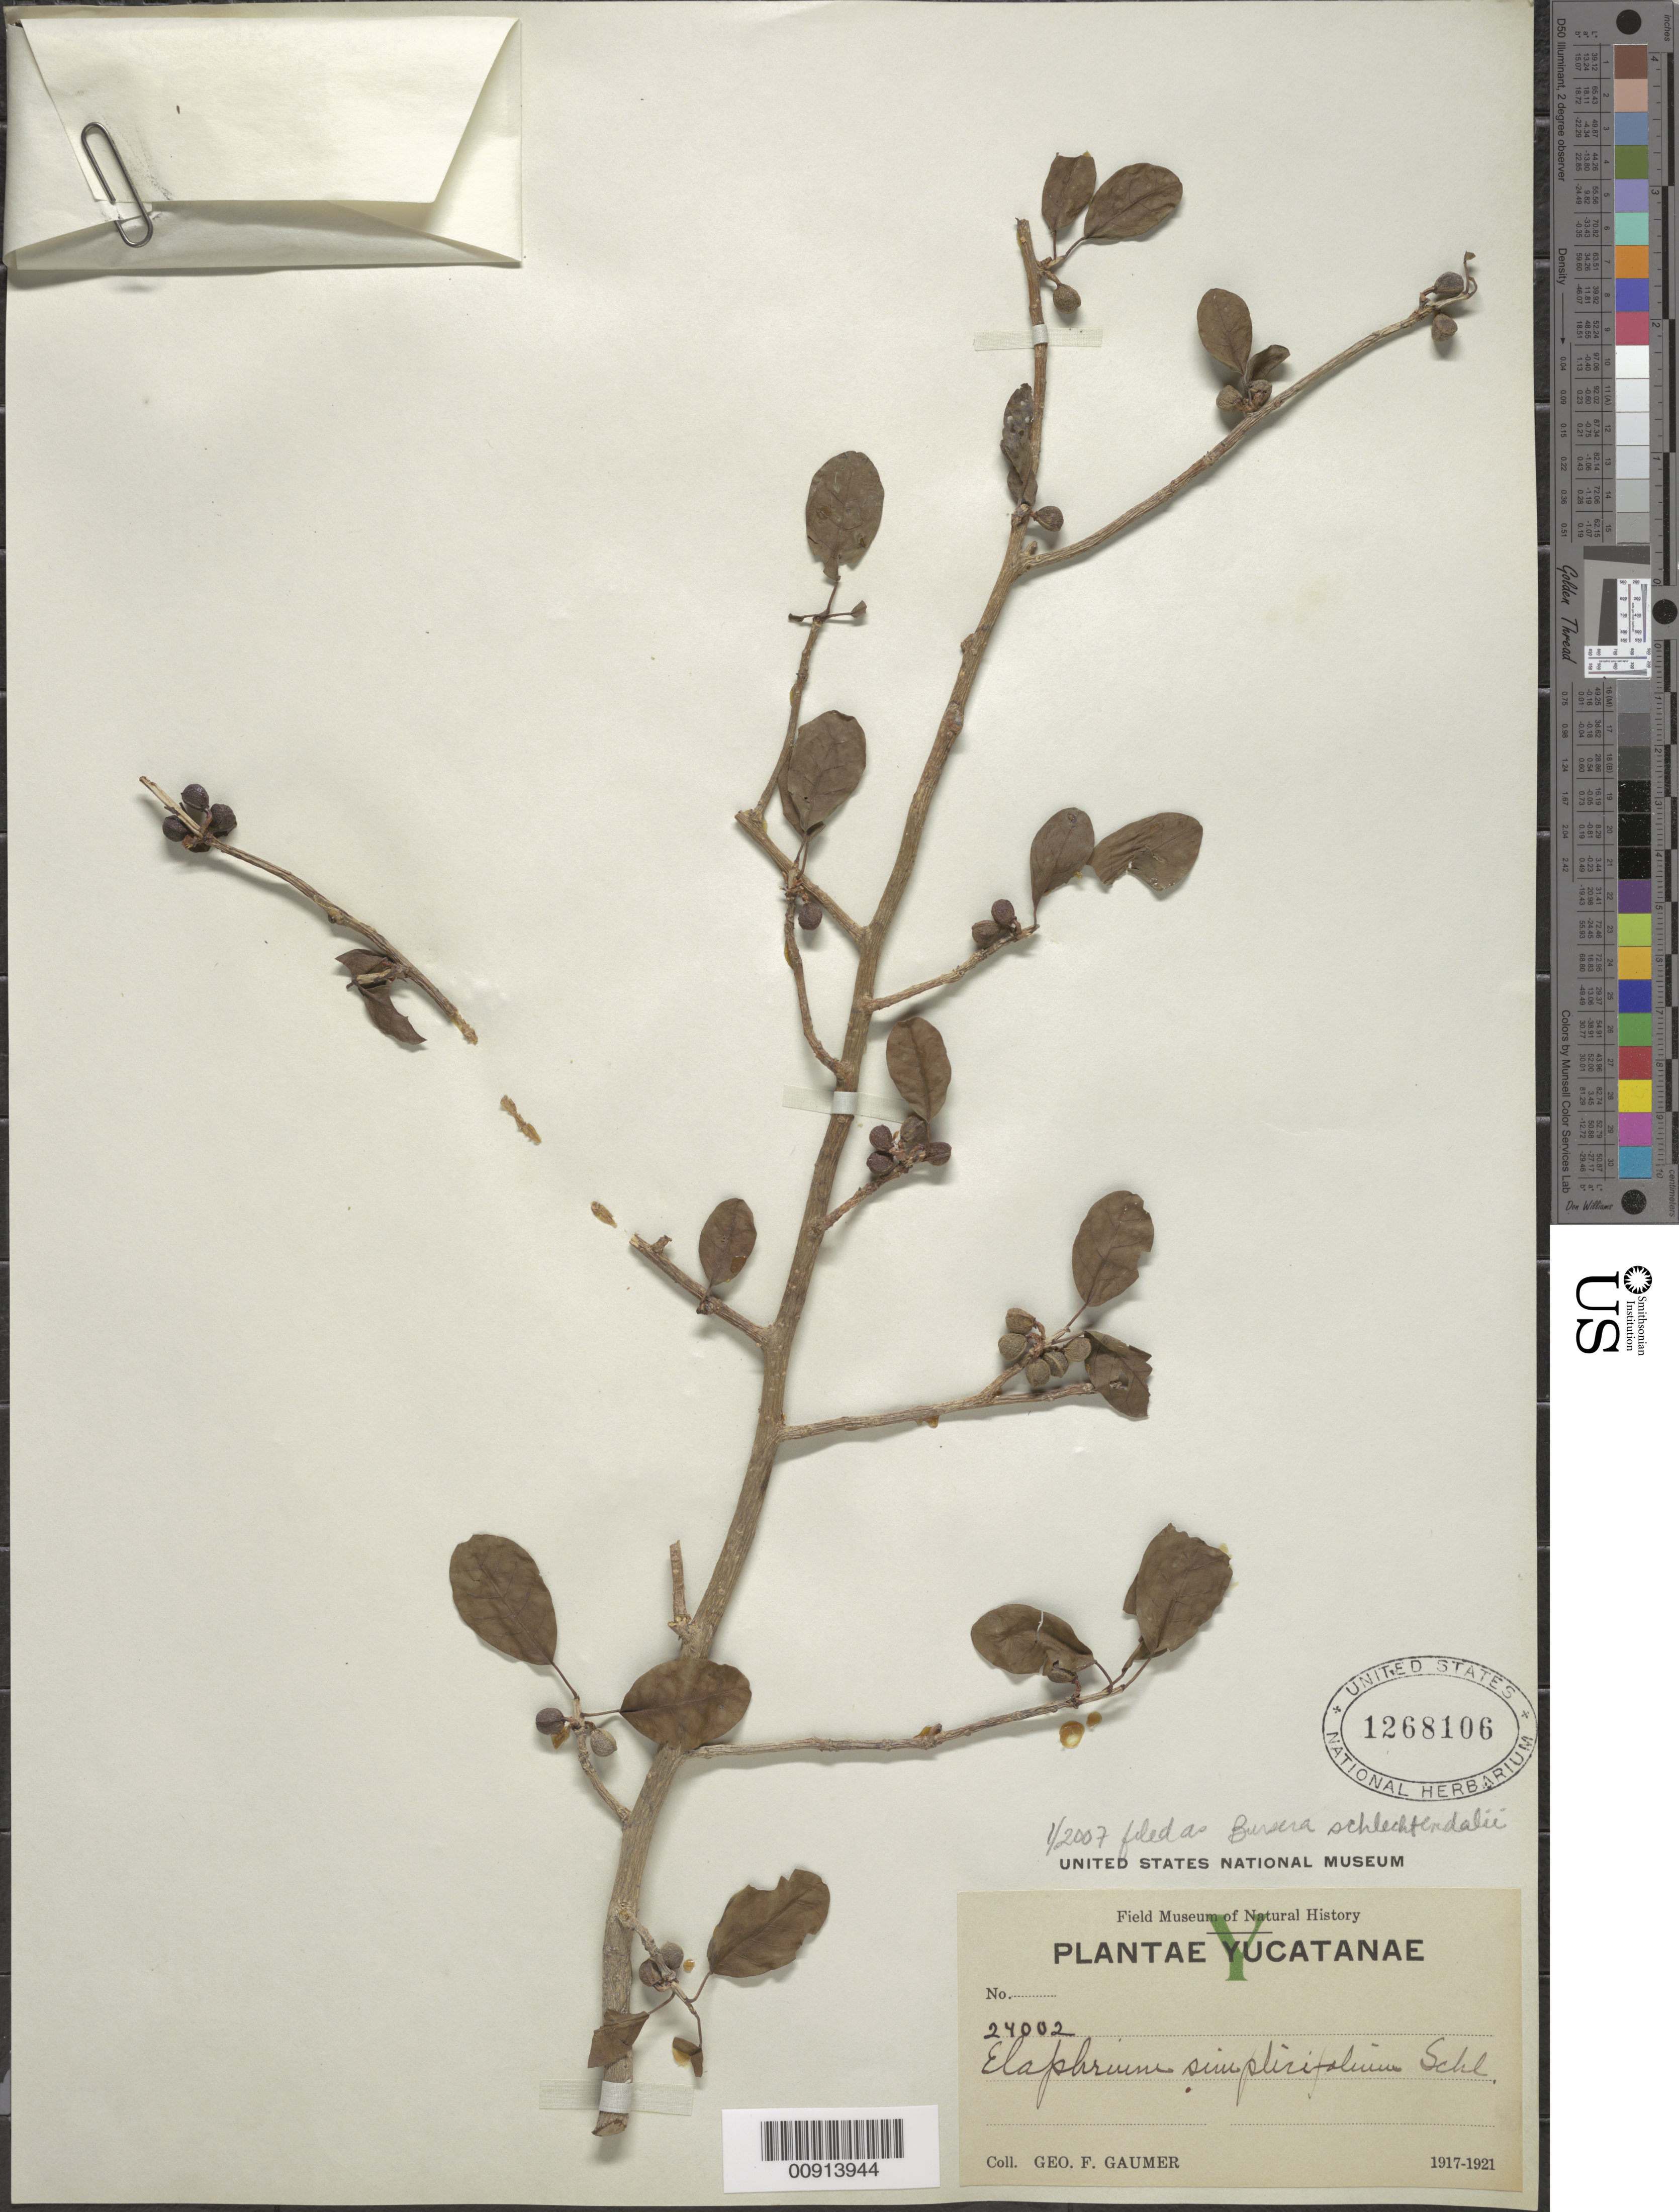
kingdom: Plantae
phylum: Tracheophyta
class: Magnoliopsida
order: Sapindales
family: Burseraceae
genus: Bursera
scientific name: Bursera schlechtendalii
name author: Engl.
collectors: G. F. Gaumer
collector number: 24002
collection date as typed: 1917 to -- --- 1921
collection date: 1917/1921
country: Mexico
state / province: Yucatán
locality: Yucatán.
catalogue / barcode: US 1268106